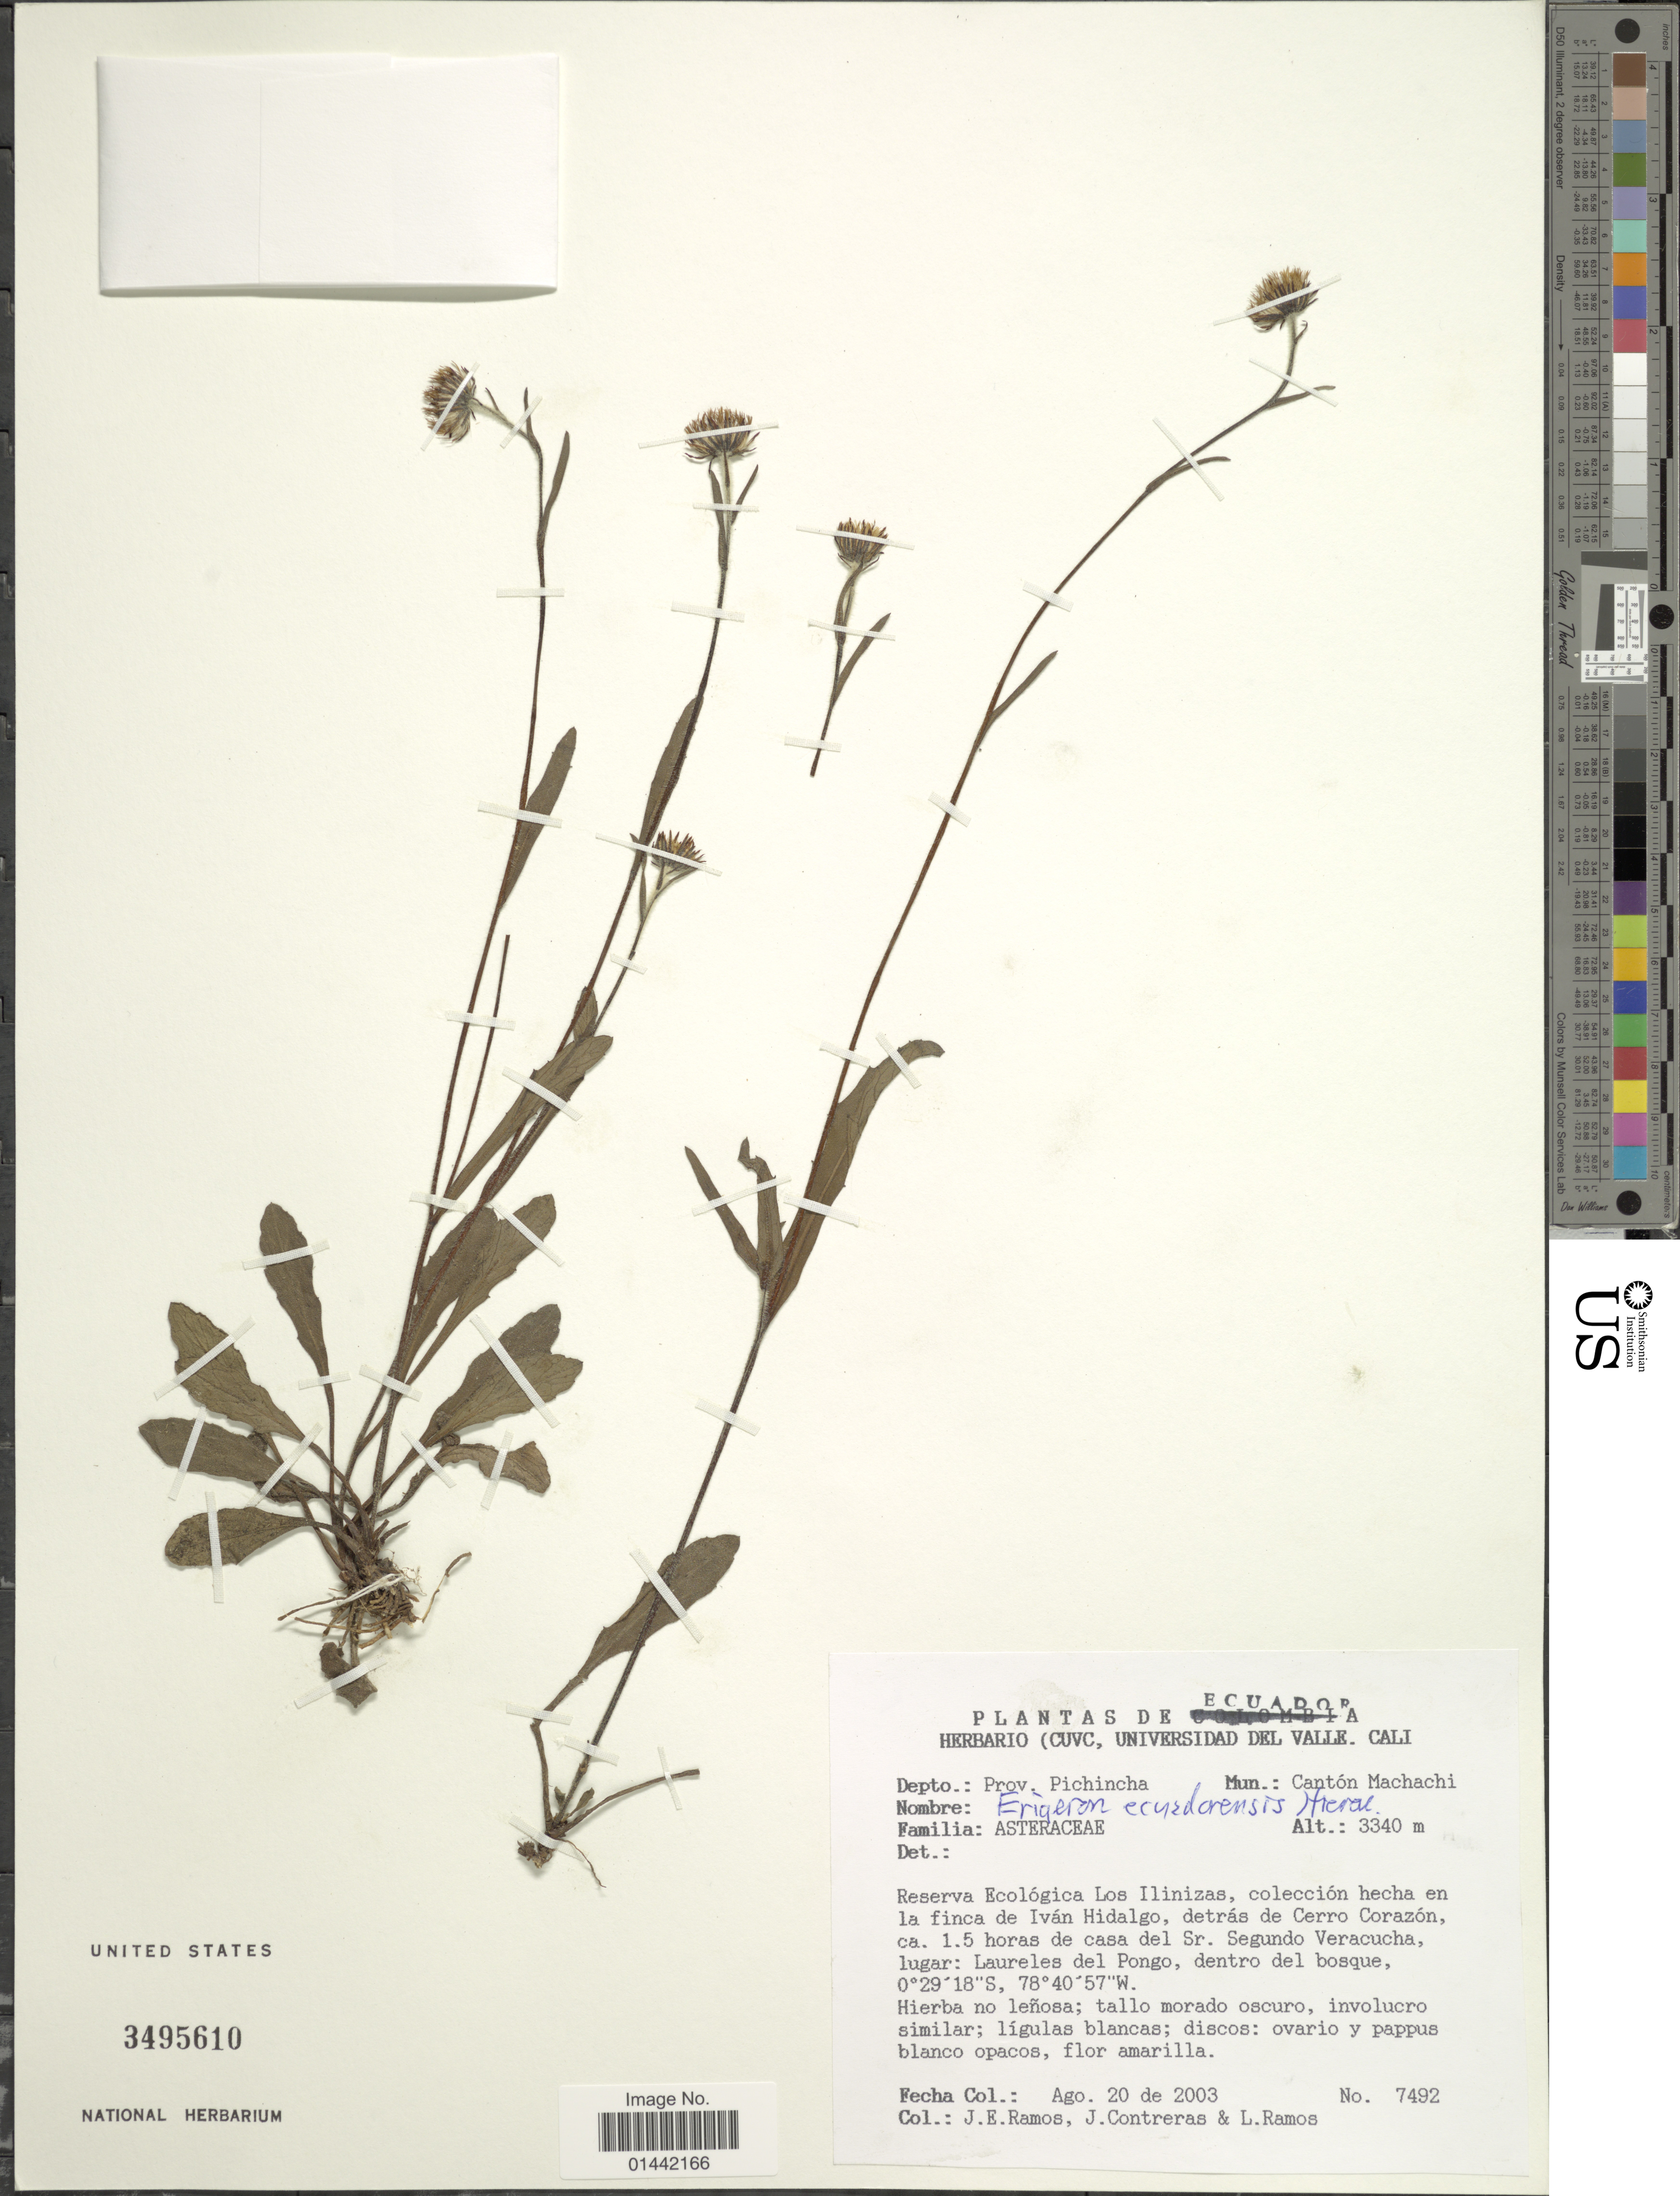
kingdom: Plantae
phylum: Tracheophyta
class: Magnoliopsida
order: Asterales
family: Asteraceae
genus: Erigeron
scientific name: Erigeron equadoriensis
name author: Hieron.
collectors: J. E. Ramos, J. Contreras & L. Ramos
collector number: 7492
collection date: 2003-08-20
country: Ecuador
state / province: Pichincha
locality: Mun.: Cantón Machachi, Reserva Ecológica Los Ilinizasm colección hecha en la finca de Iván Hidalgo, detrás de Cerro Corazón, ca. 1.5 horas de casa del Sr. Segundo Veracucha, lugar: Laureles del Pongo, dentreo del bosque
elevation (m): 3340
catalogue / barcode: US 3495610